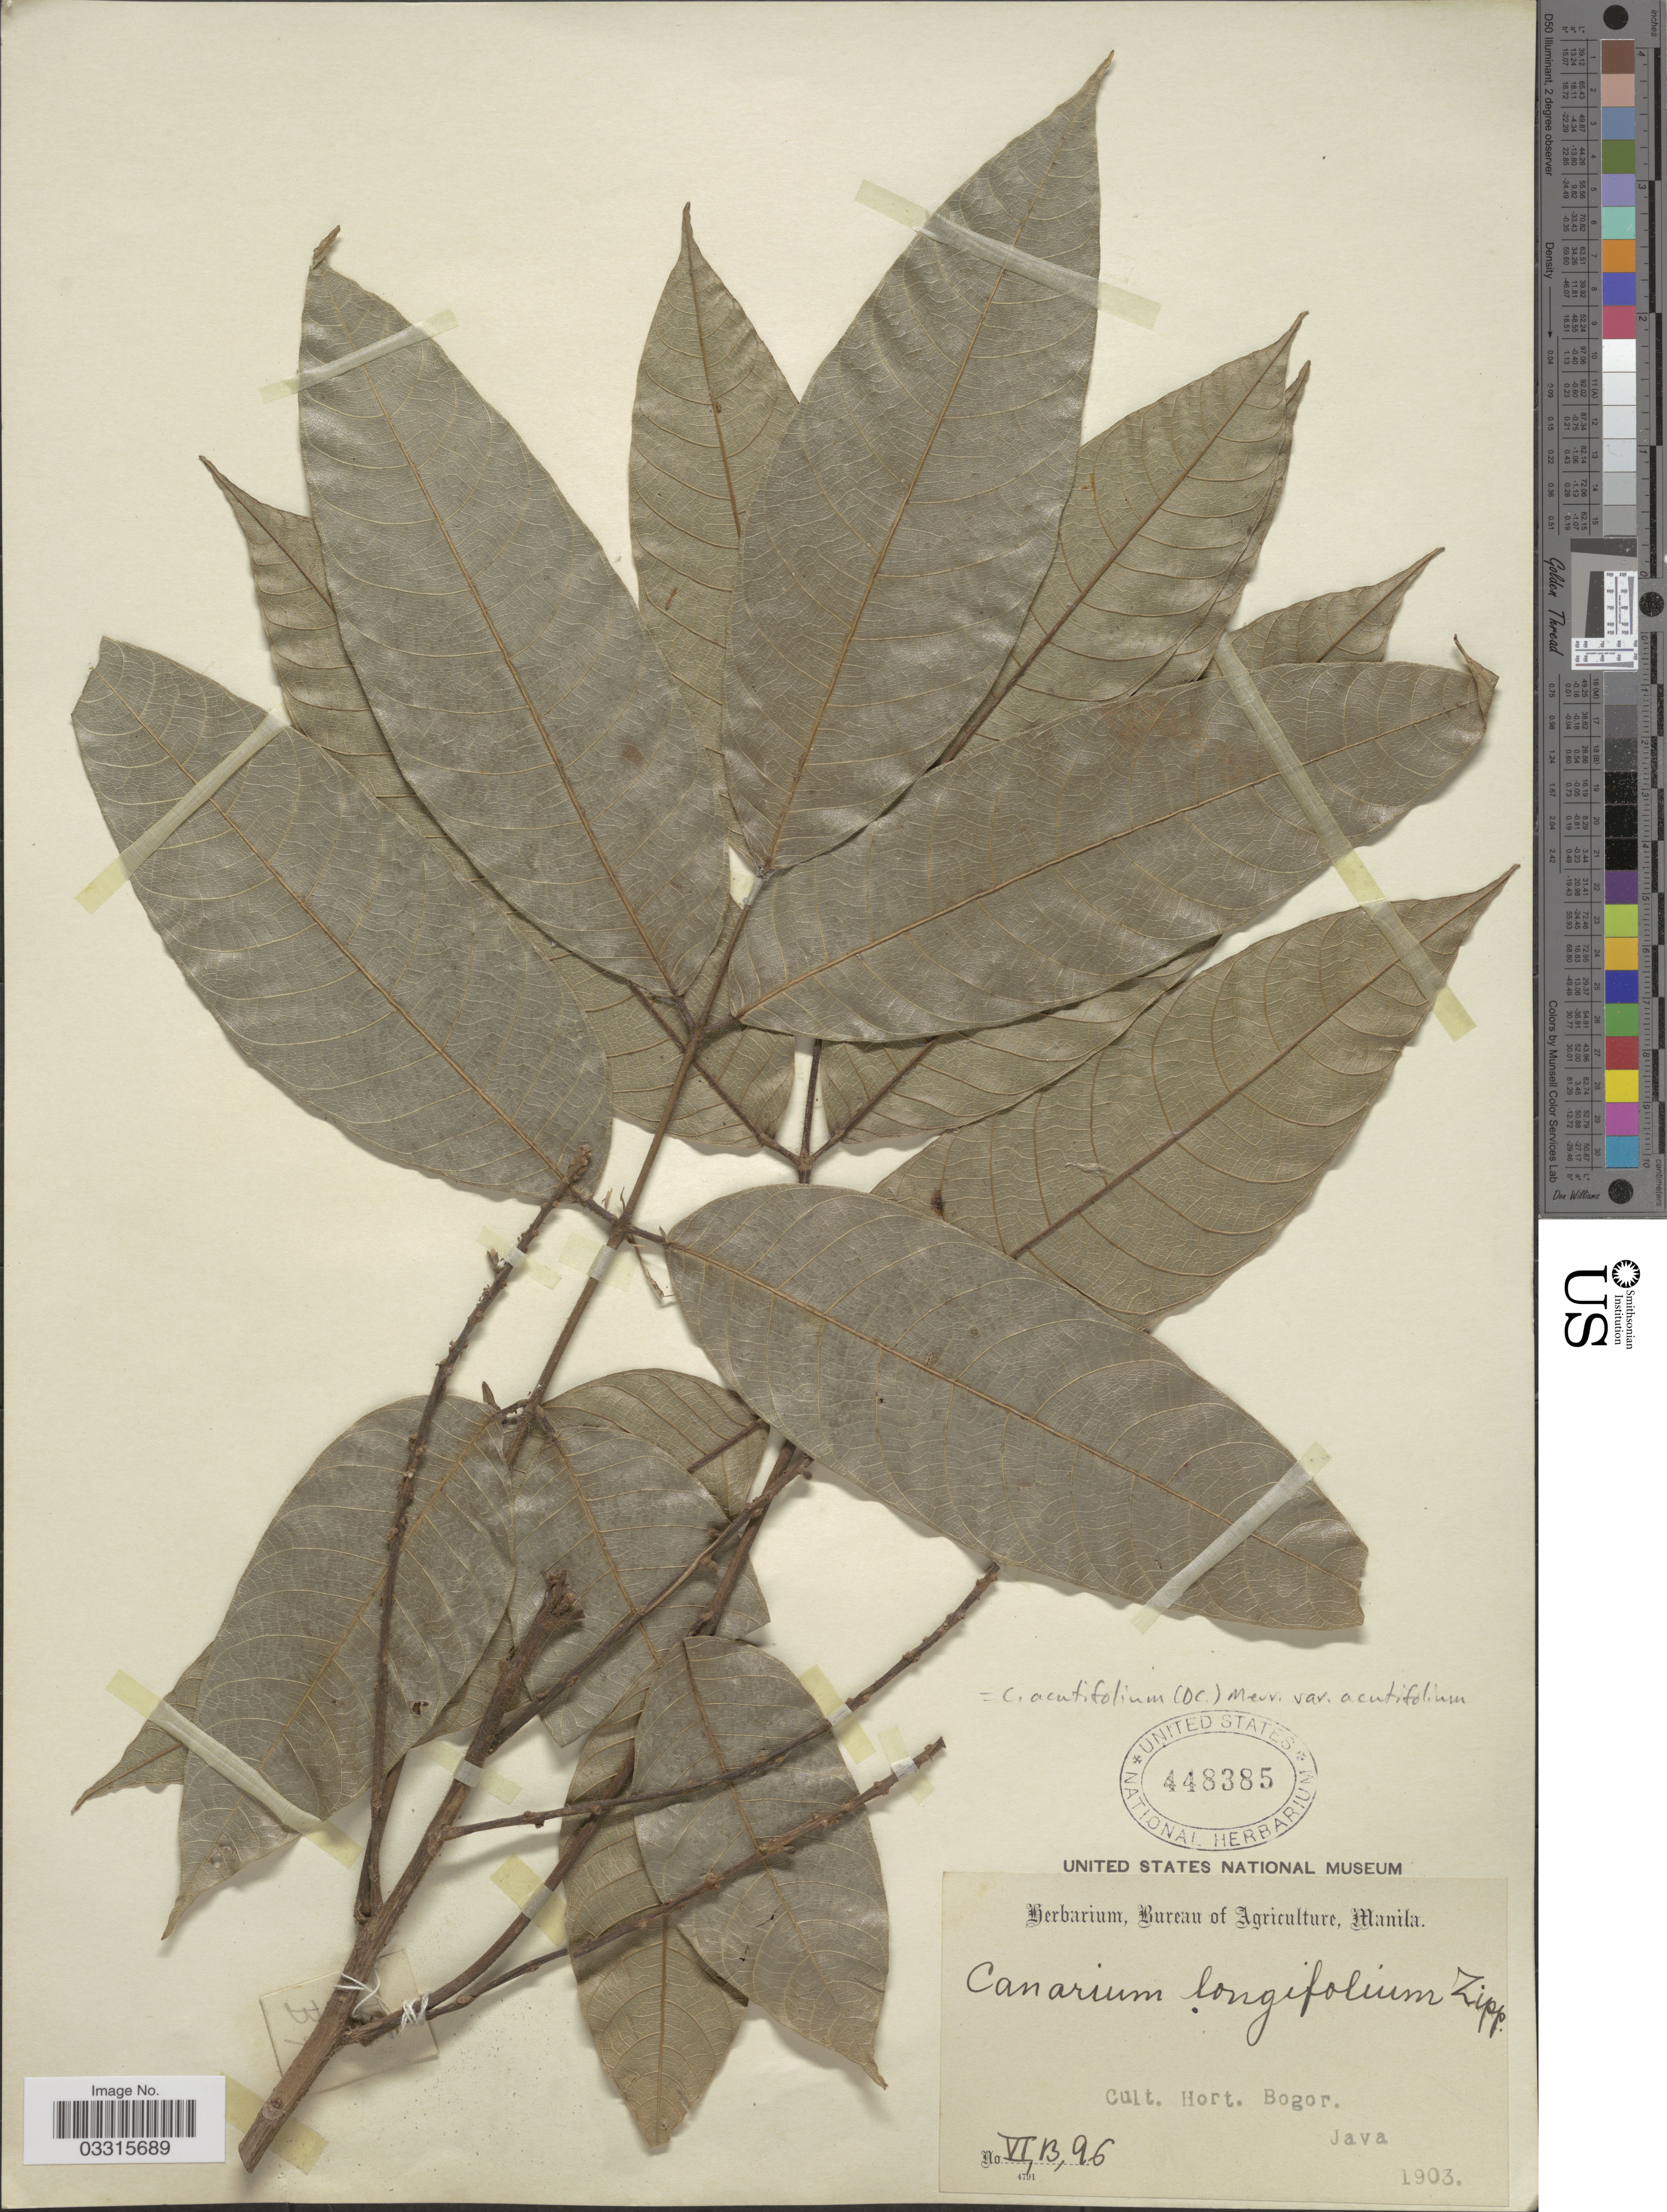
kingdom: Plantae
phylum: Tracheophyta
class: Magnoliopsida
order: Sapindales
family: Burseraceae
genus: Canarium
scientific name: Canarium acutifolium var. acutifolium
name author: (DC.) Merr.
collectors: ex herb. Bureau of Science Manila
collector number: VI,B,96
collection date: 1903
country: Indonesia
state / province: Java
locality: Cult. Hort. Bogor.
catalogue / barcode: US 448385